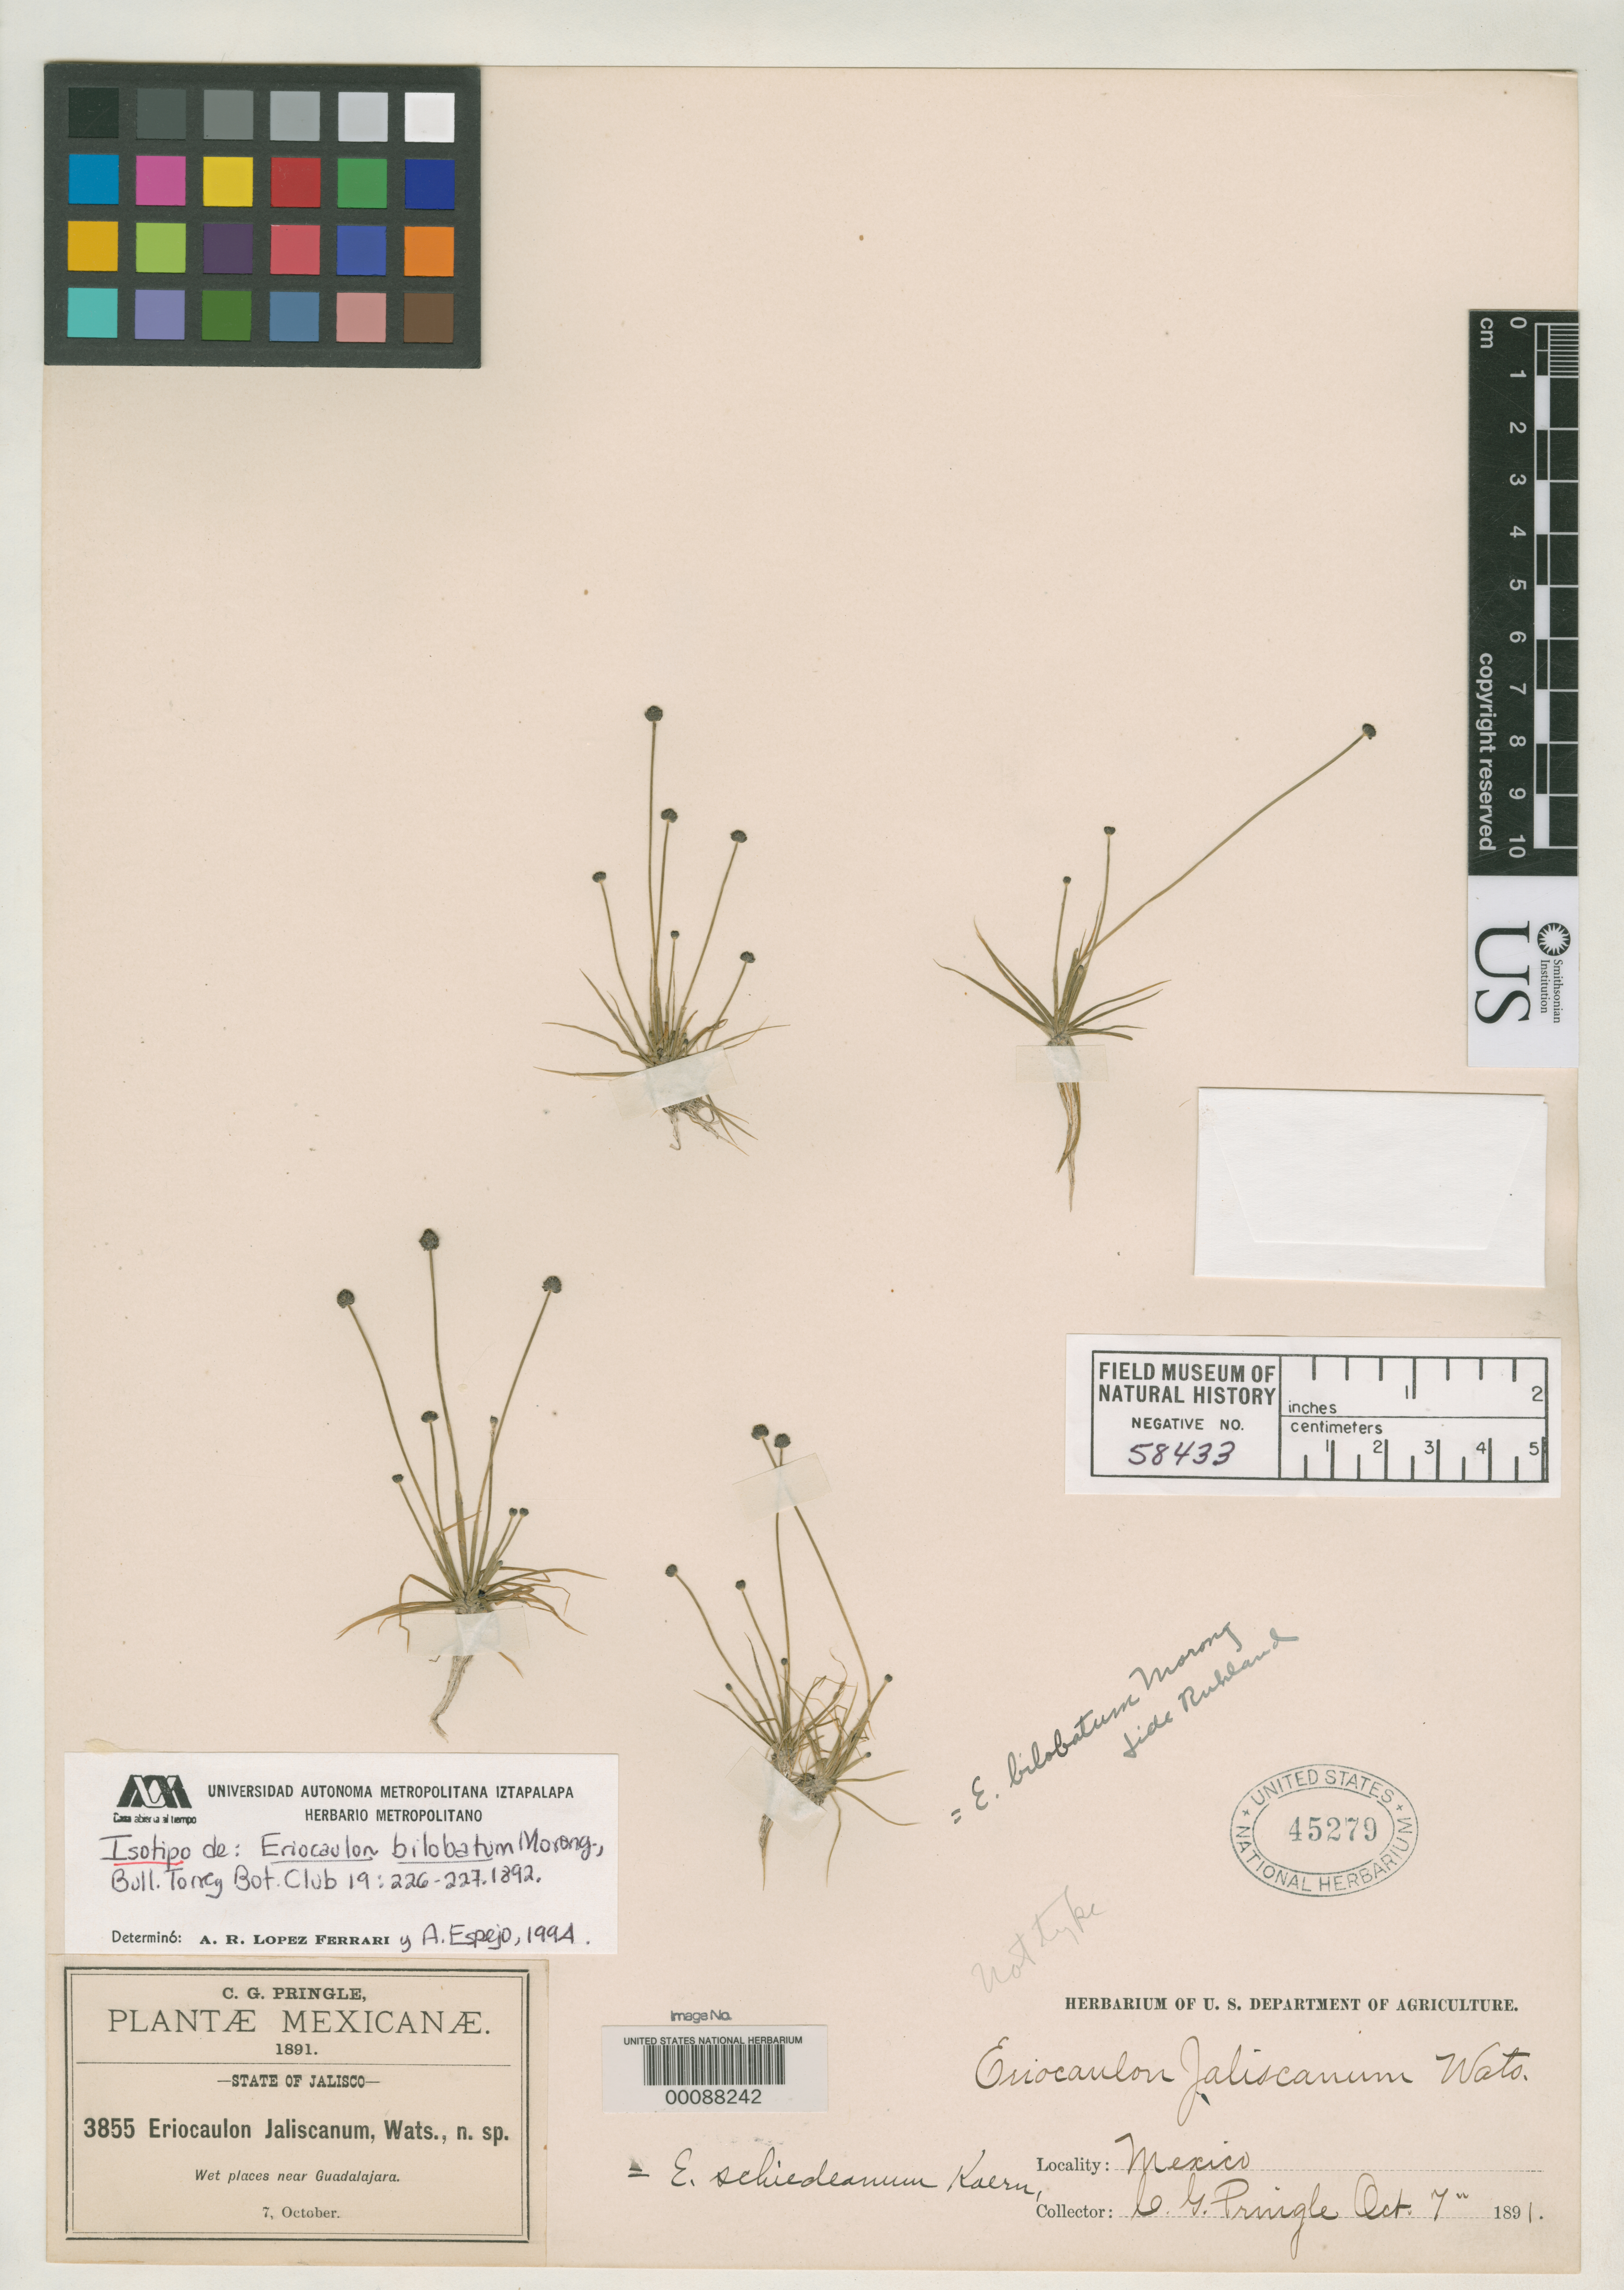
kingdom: Plantae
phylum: Tracheophyta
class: Liliopsida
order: Poales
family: Eriocaulaceae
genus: Eriocaulon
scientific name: Eriocaulon bilobatum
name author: Morong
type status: Isotype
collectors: C. G. Pringle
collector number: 3855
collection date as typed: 07 Oct 1891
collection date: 1891-10-07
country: Mexico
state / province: Jalisco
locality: Near Guadalajara.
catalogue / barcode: US 45279